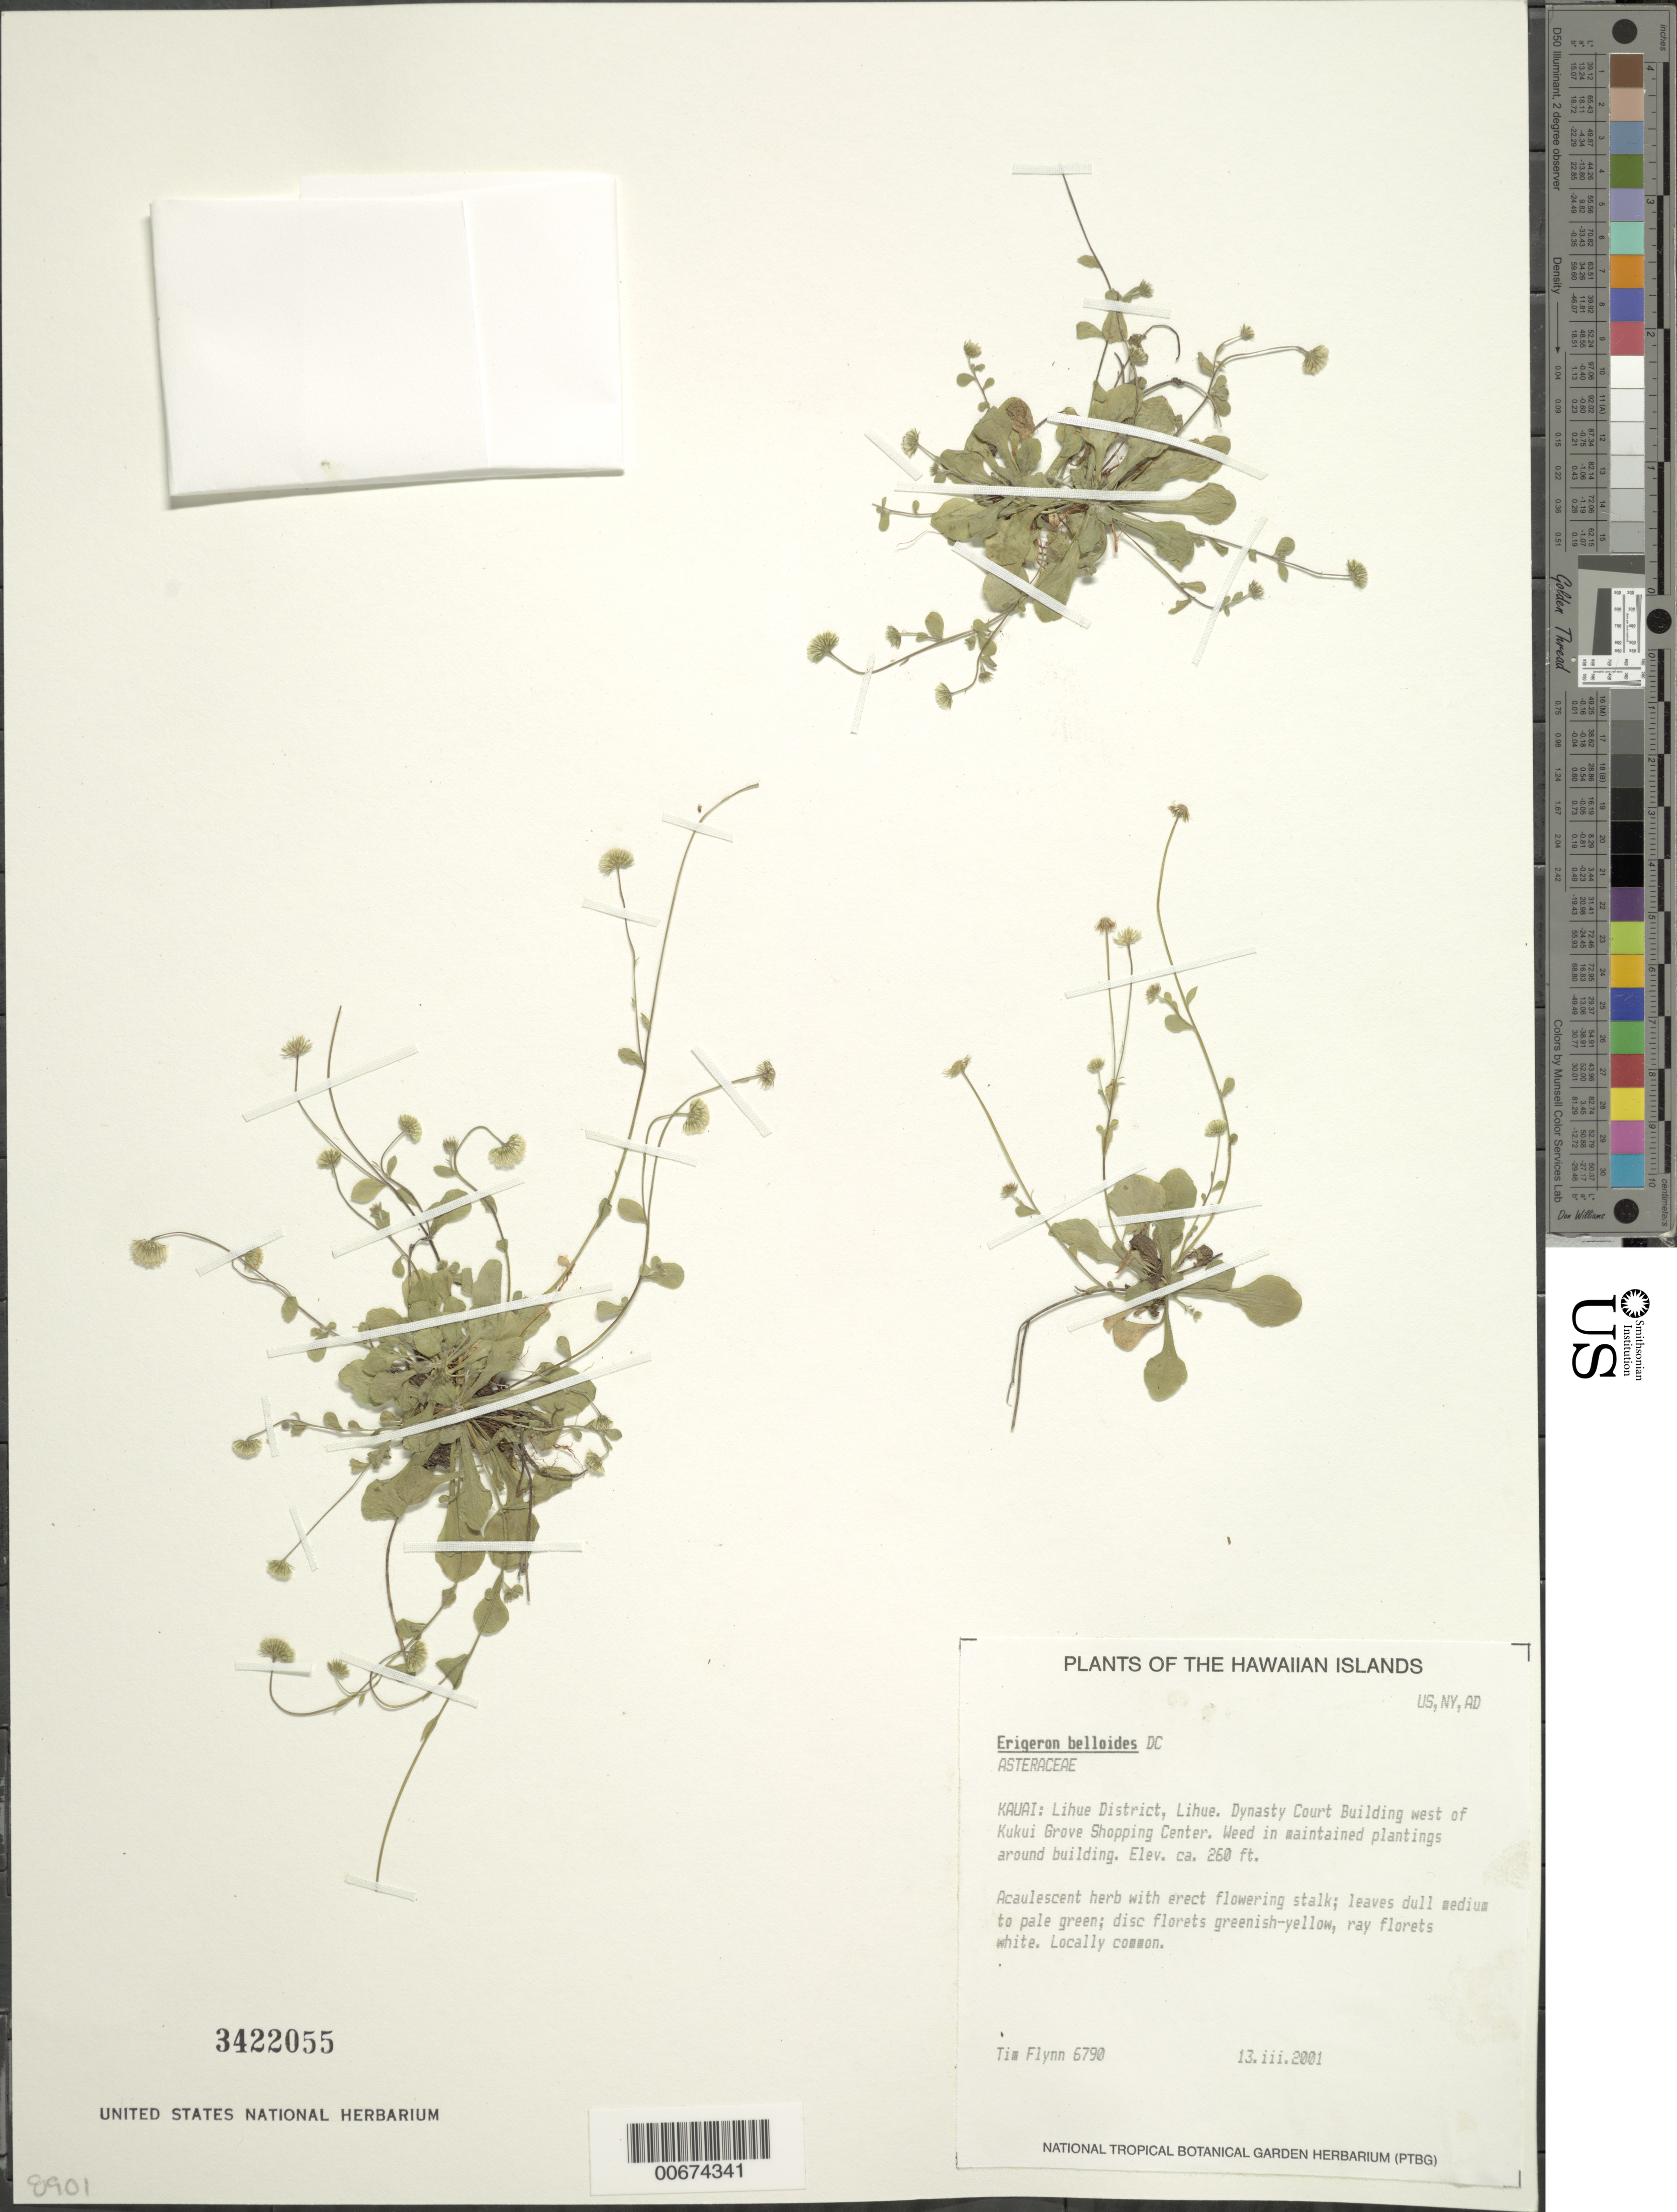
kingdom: Plantae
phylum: Tracheophyta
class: Magnoliopsida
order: Asterales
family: Asteraceae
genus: Erigeron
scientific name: Erigeron bellioides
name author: DC.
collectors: T. W. Flynn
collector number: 6790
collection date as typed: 13 Mar 2001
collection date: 2001-03-13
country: United States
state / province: Hawaii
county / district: Kauai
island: Kaua'i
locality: Lihue District, Lihue, Dynasty Court Building west of Kukui Grove Shopping Center.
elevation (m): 79.3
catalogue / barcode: US 3422055